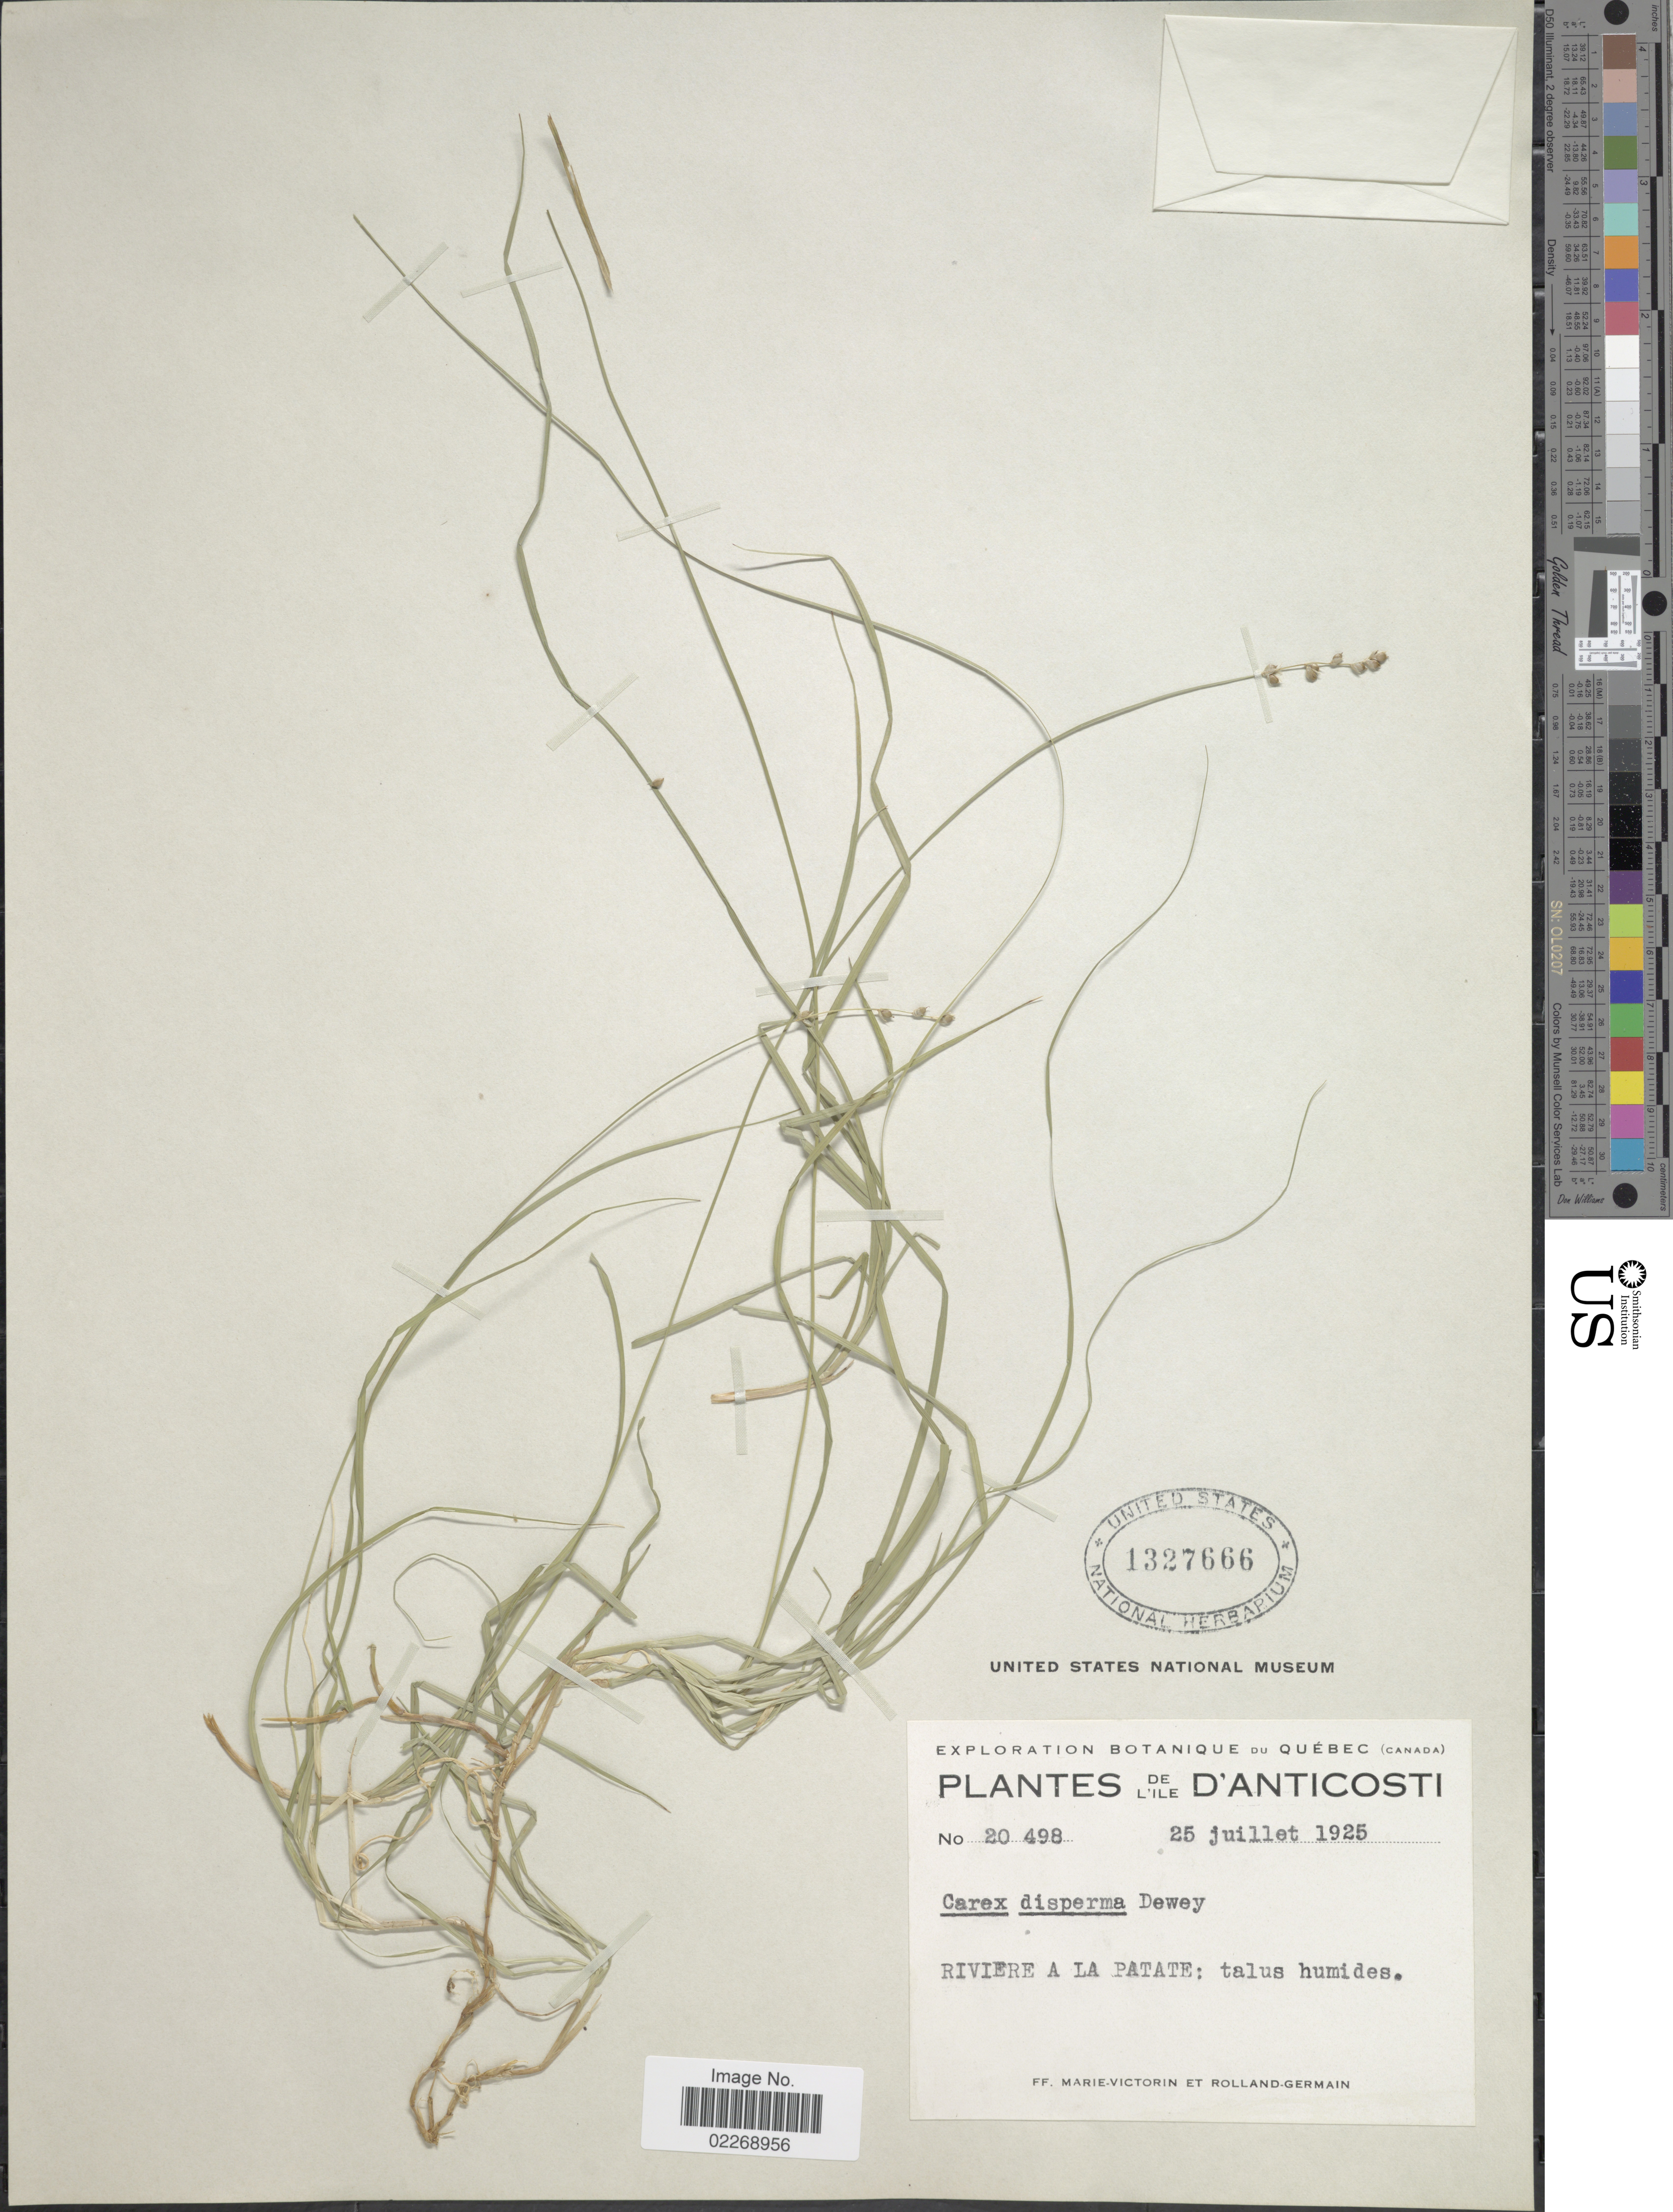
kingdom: Plantae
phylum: Tracheophyta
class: Liliopsida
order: Poales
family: Cyperaceae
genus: Carex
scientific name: Carex disperma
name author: Dewey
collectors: F. Marie-Victorin & Rolland-Germain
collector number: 20498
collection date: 1925-07-25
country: Canada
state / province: Quebec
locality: De l'ile D'Anticosti, Riviere A La Patate: talus humides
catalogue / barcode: US 1327666